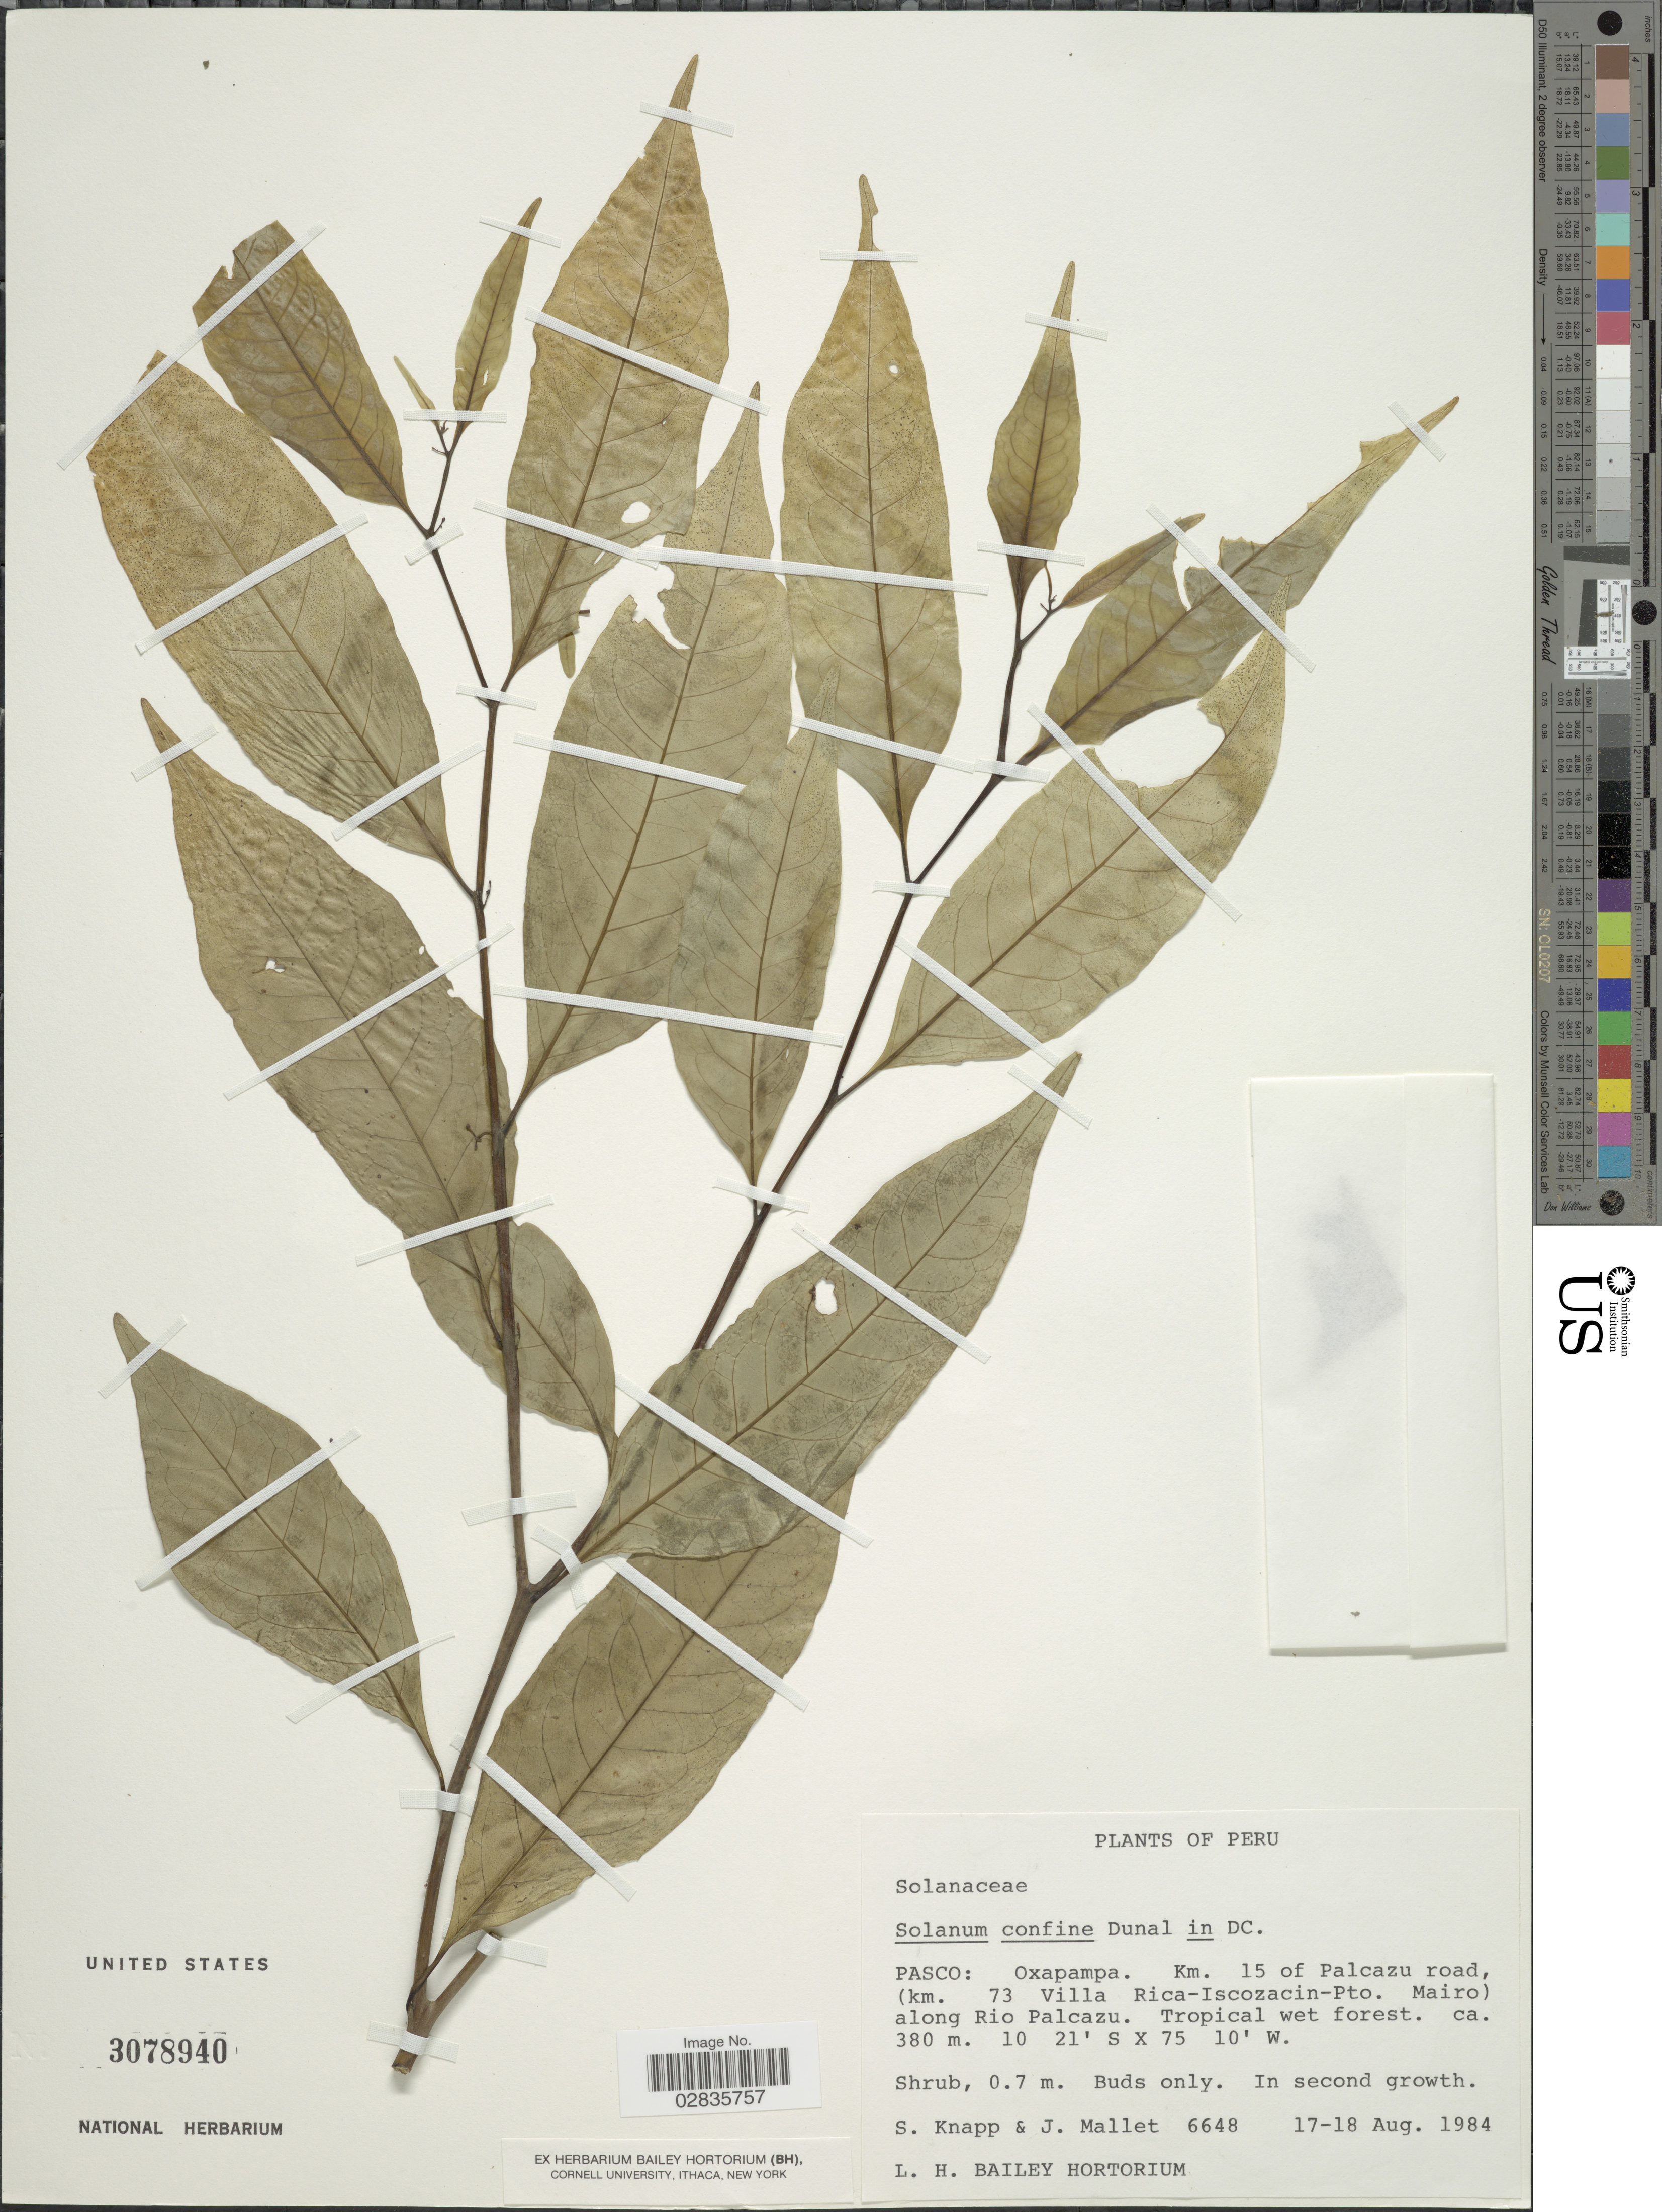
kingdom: Plantae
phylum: Tracheophyta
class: Magnoliopsida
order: Solanales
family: Solanaceae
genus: Solanum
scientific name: Solanum confine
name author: Dunal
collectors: S. Knapp & J. Mallet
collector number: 6648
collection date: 1984-08-17/1984-08-18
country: Peru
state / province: Pasco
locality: Oxapampa. Km. 15 of Palcazu road, (km. 73 Villa Rica-Iscozacin-Pto. Mairo) along Rio Palcazu.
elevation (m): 380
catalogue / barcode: US 3078940